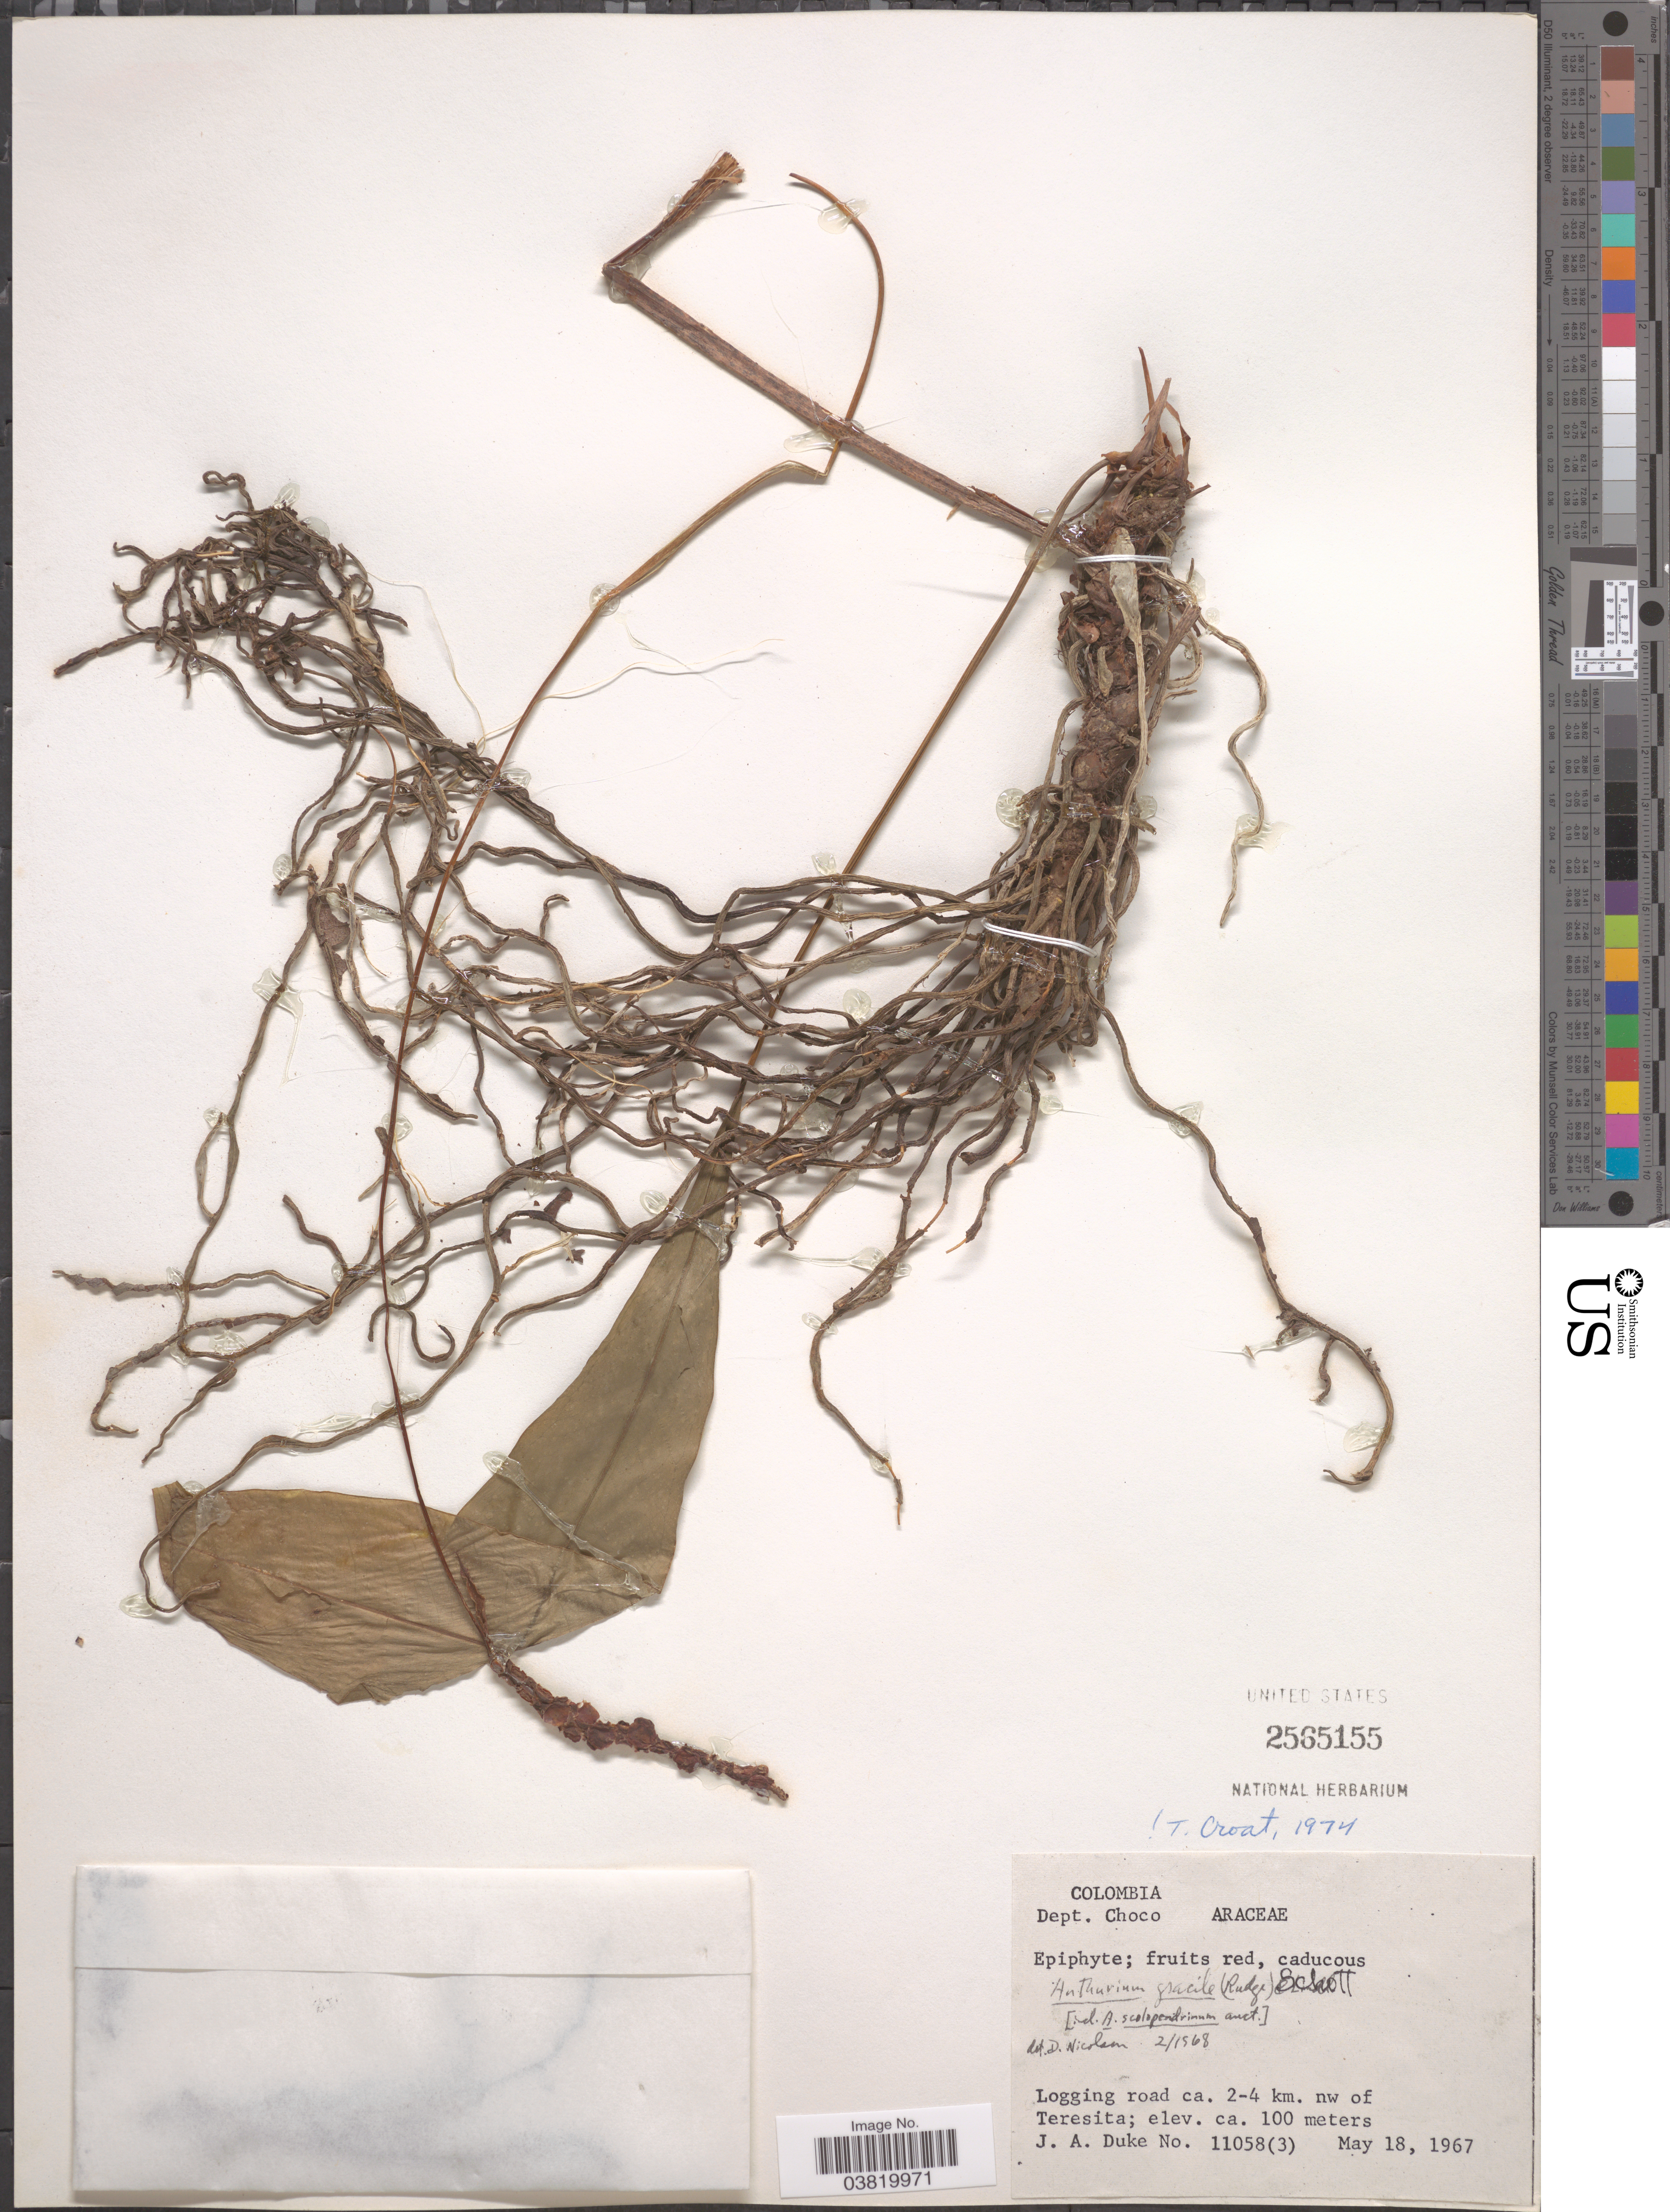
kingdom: Plantae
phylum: Tracheophyta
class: Liliopsida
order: Alismatales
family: Araceae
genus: Anthurium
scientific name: Anthurium gracile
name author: (Rudge) Schott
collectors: J. A. Duke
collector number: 11058(3)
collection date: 1967-05-18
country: Colombia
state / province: Chocó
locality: Dept. Choco. Logging road ca. 2-4 km. nw of Teresita.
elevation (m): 100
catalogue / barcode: US 2565155